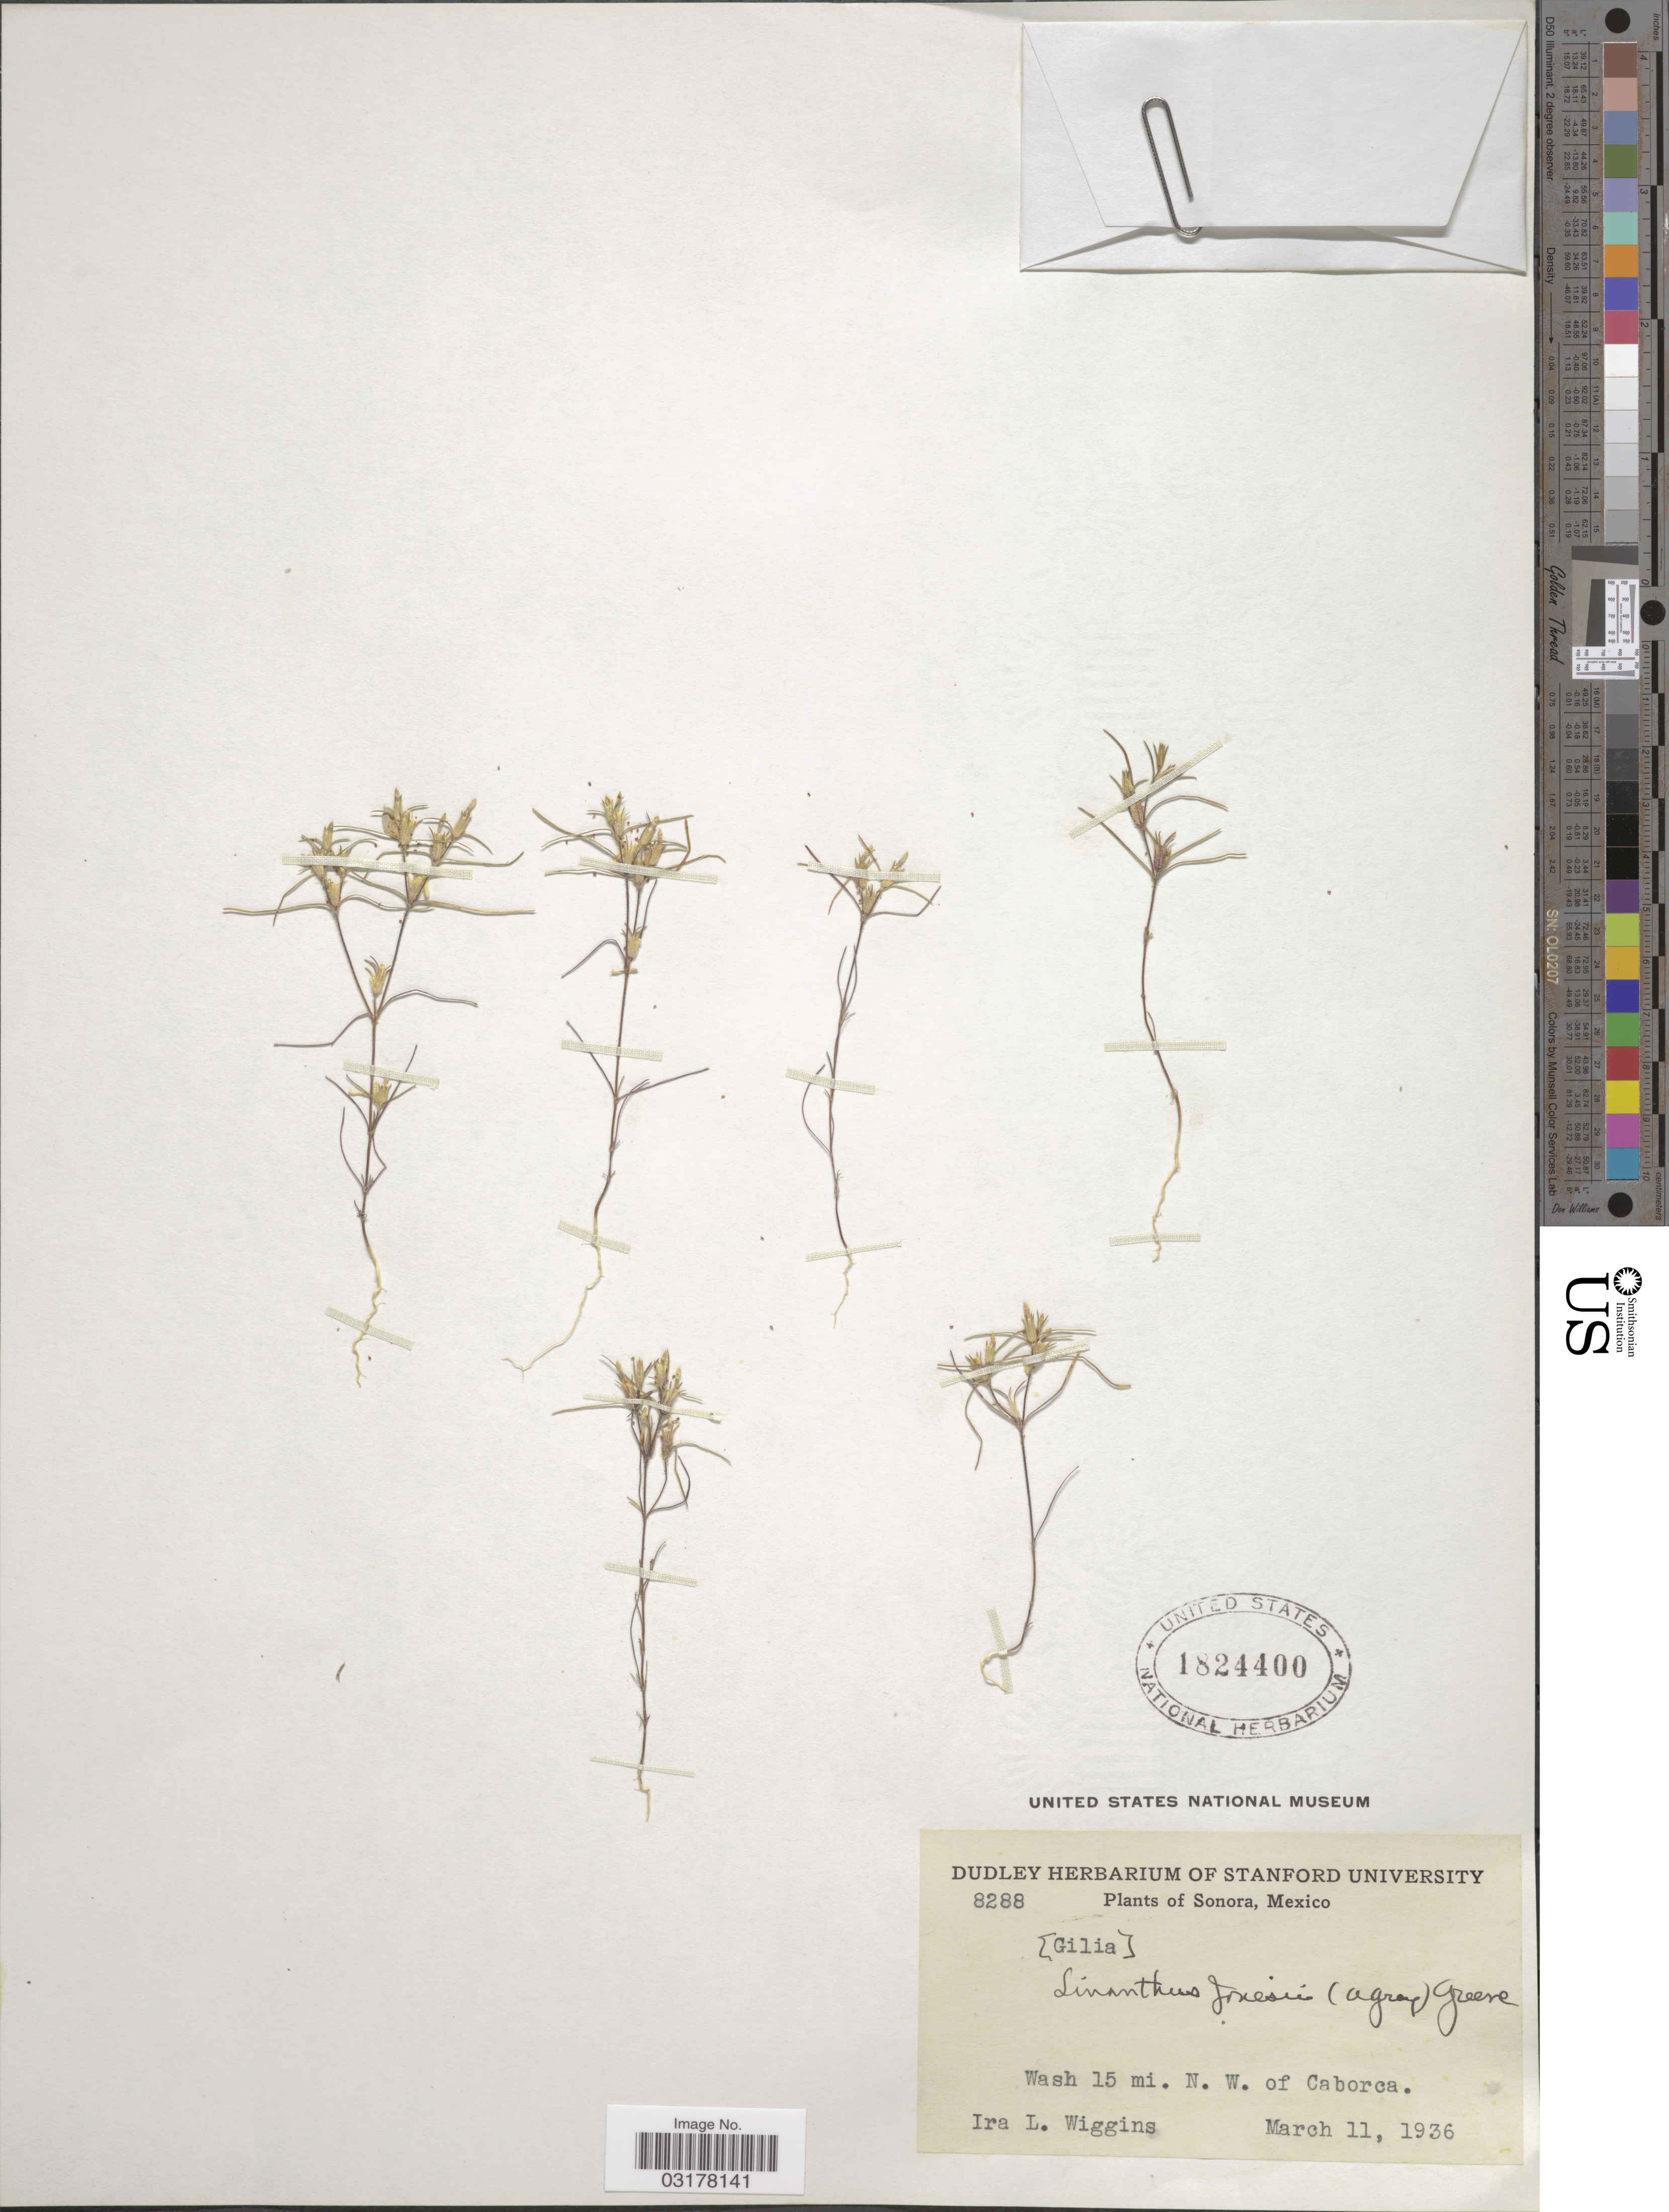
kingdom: Plantae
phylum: Tracheophyta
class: Magnoliopsida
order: Ericales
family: Polemoniaceae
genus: Linanthus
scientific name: Linanthus jonesii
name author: (A. Gray) Greene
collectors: I. L. Wiggins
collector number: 8288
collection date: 1936-03-11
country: Mexico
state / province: Sonora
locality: Wash 15 mi. N. W. of Caborca.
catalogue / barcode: US 1824400